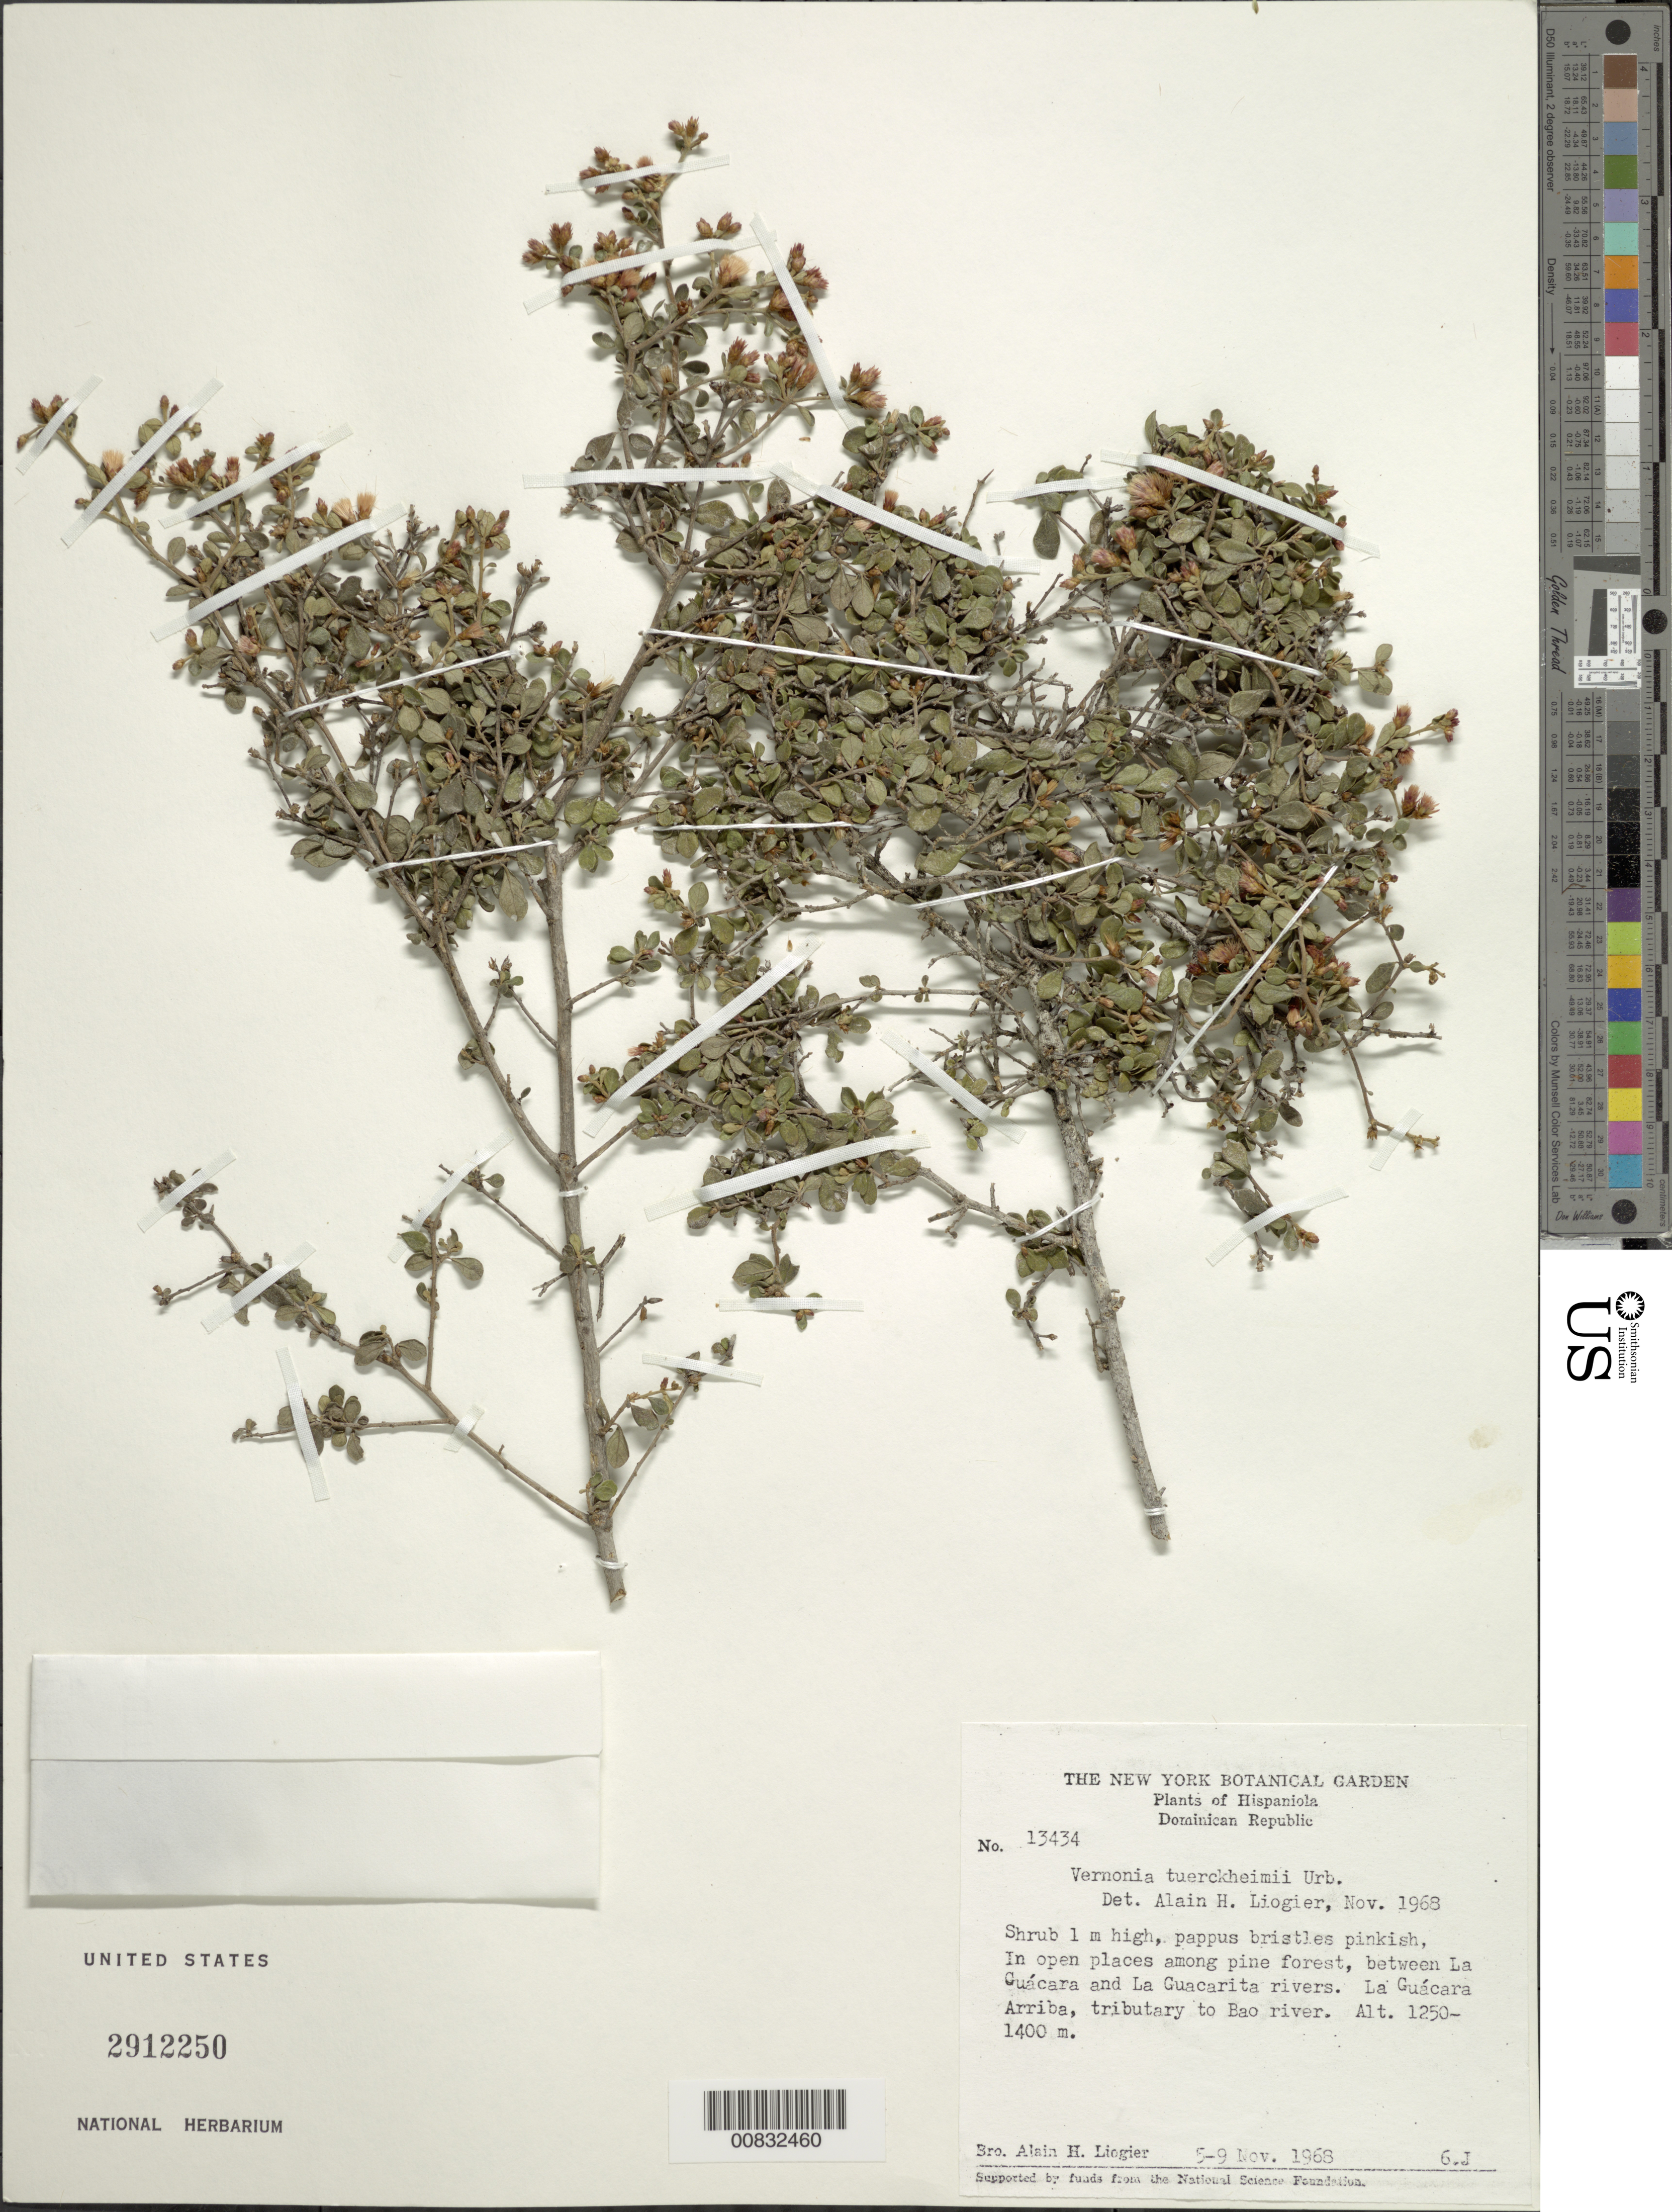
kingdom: Plantae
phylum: Tracheophyta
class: Magnoliopsida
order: Asterales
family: Asteraceae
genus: Vernonanthura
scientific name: Vernonanthura tuerckheimii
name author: (Urb.) H. Rob.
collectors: A. H. Liogier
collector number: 13434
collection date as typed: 05 Nov 1968 to 09 Nov 1968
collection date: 1968-11-05/1968-11-09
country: Dominican Republic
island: Hispaniola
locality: Between La Guácara and La Guacarita rivers, La Guácara Arriba, tributary to Bao river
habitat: In open places among pine forest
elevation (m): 1250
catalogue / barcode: US 2912250